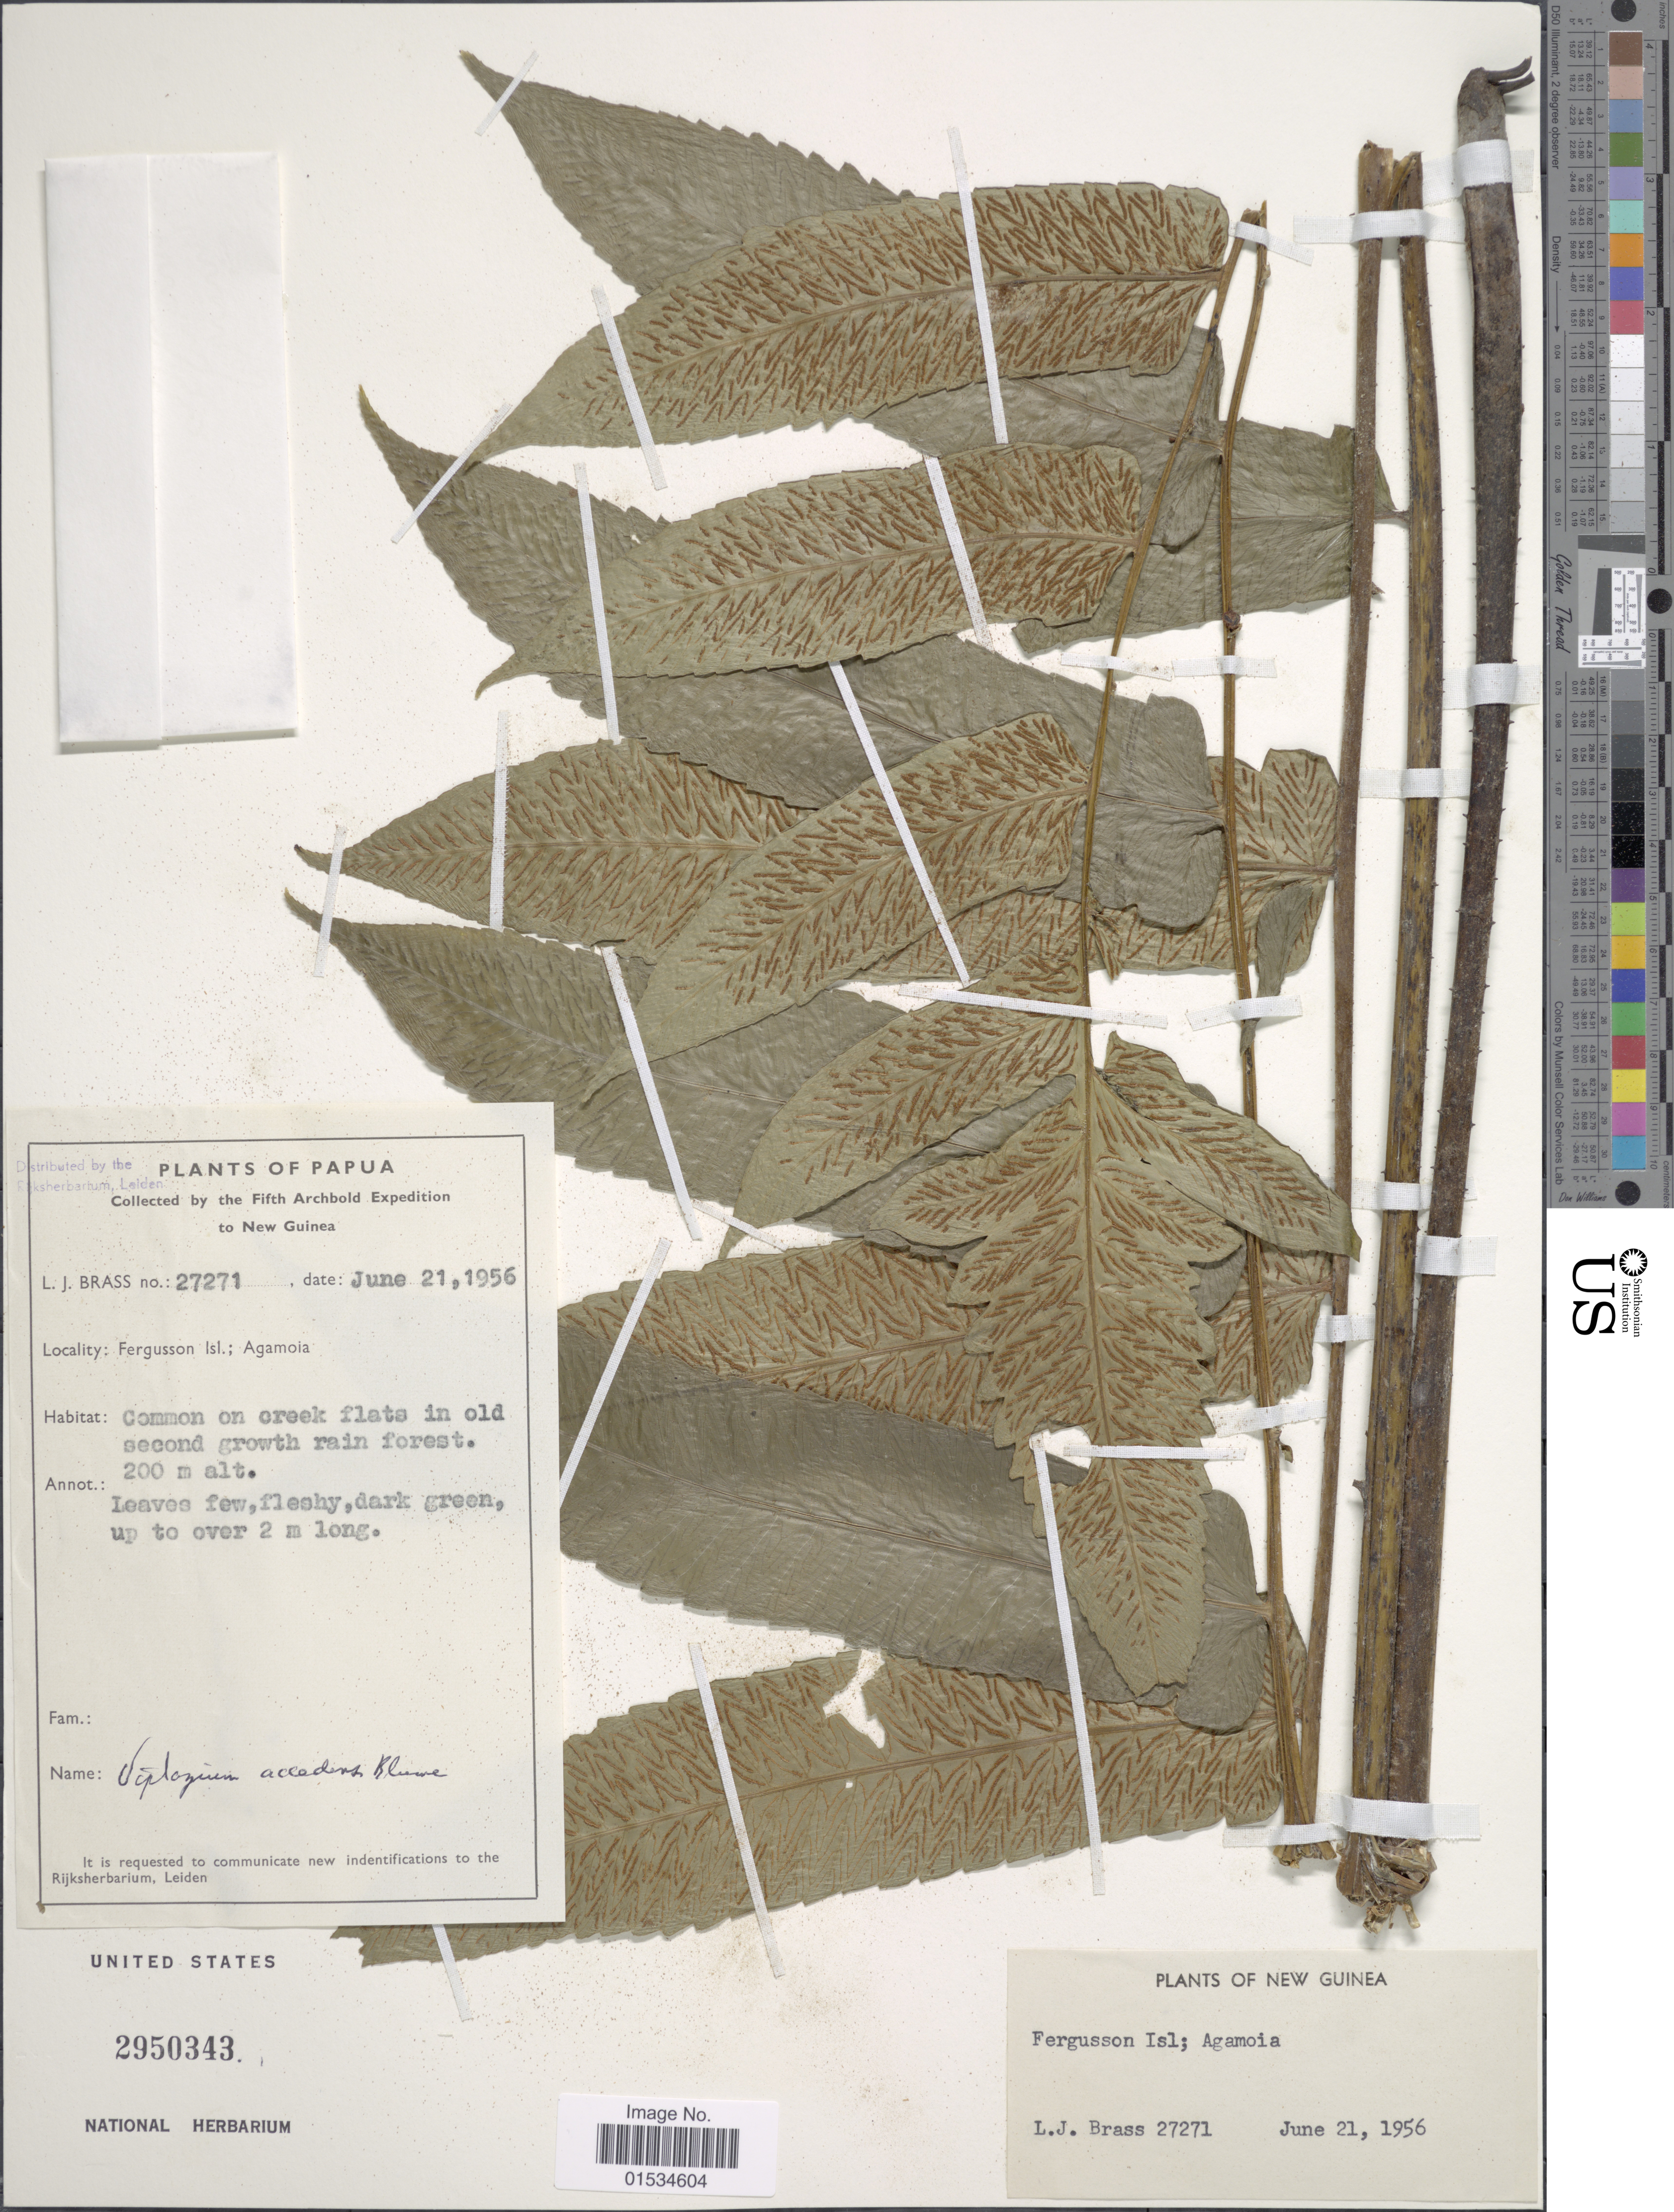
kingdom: Plantae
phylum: Tracheophyta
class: Polypodiopsida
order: Polypodiales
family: Athyriaceae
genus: Diplazium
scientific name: Diplazium accendens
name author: Blume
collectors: L. J. Brass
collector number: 27271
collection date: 1956-06-21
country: Papua New Guinea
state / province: Milne Bay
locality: Fergusson Isl,: Agamoia, New Guinea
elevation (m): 200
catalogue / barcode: US 2950343